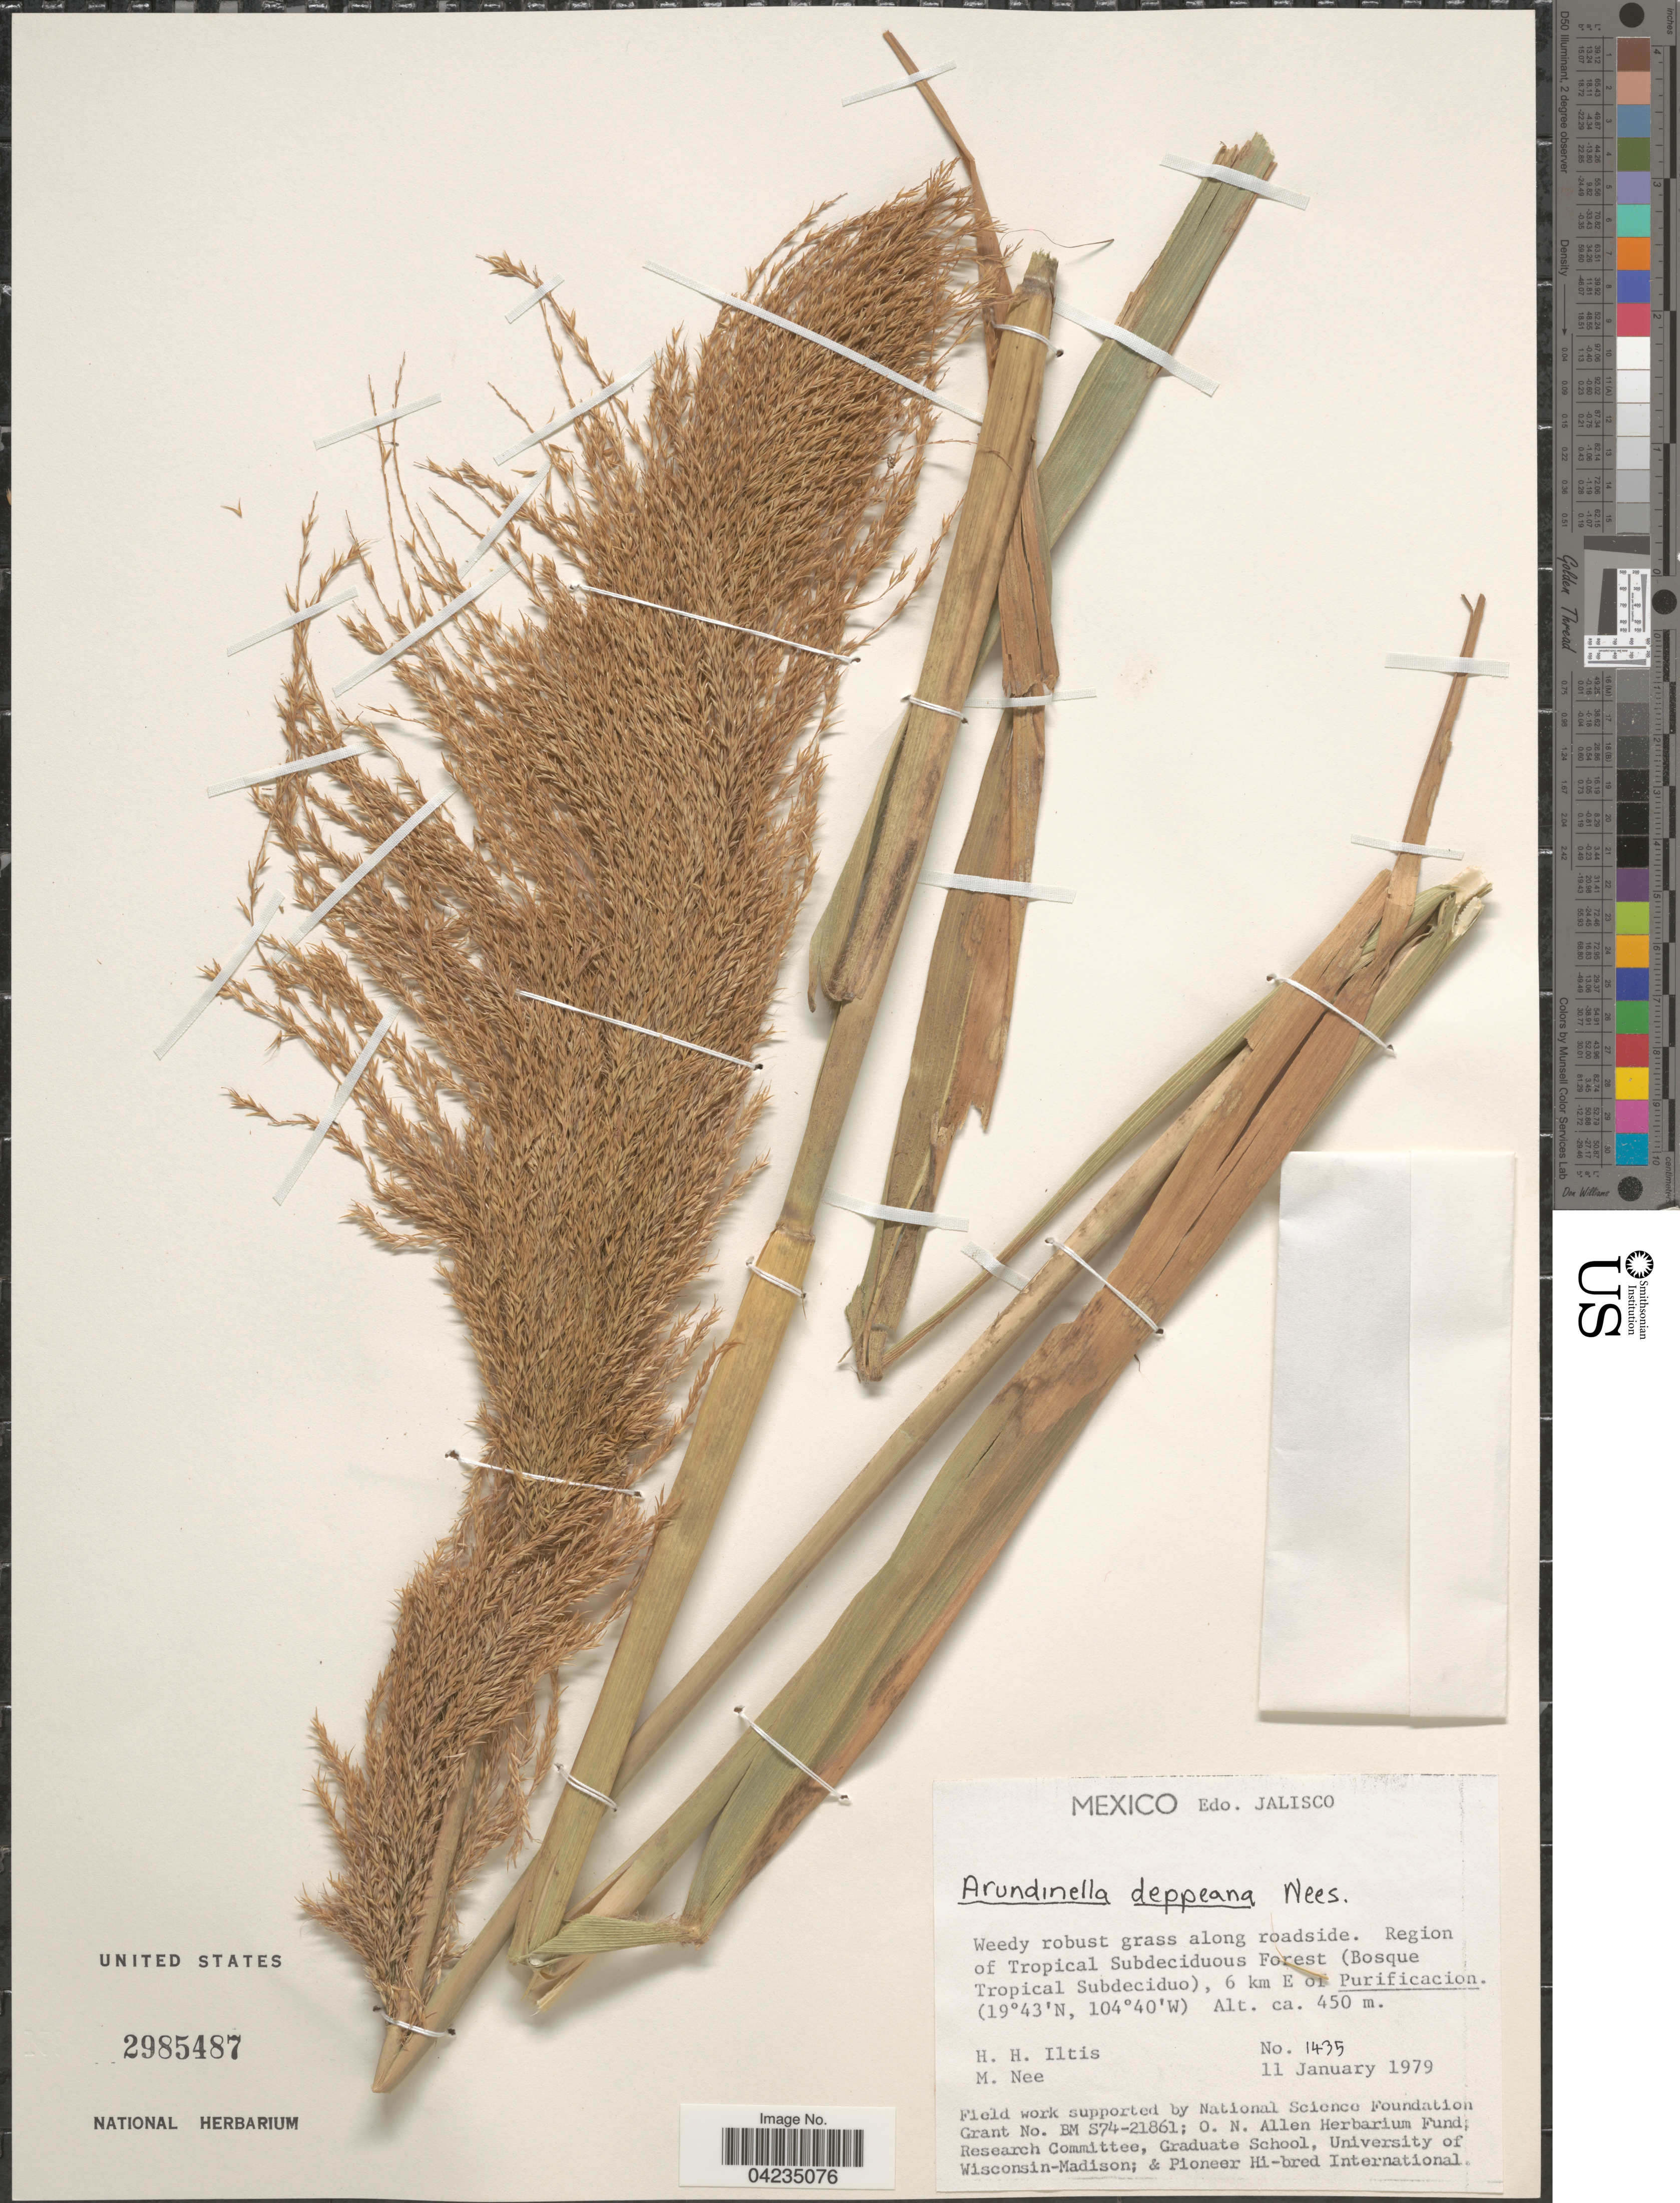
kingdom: Plantae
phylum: Tracheophyta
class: Liliopsida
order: Poales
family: Poaceae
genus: Arundinella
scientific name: Arundinella deppeana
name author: Nees ex Steud.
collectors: H. H. Iltis & M. Nee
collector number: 1435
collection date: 1979-01-11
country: Mexico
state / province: Jalisco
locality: Region of Tropical Subdeciduous Forest (Bosque Tropical Subdeciduo), 6 km E of Purificacion.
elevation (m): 450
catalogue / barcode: US 2985487